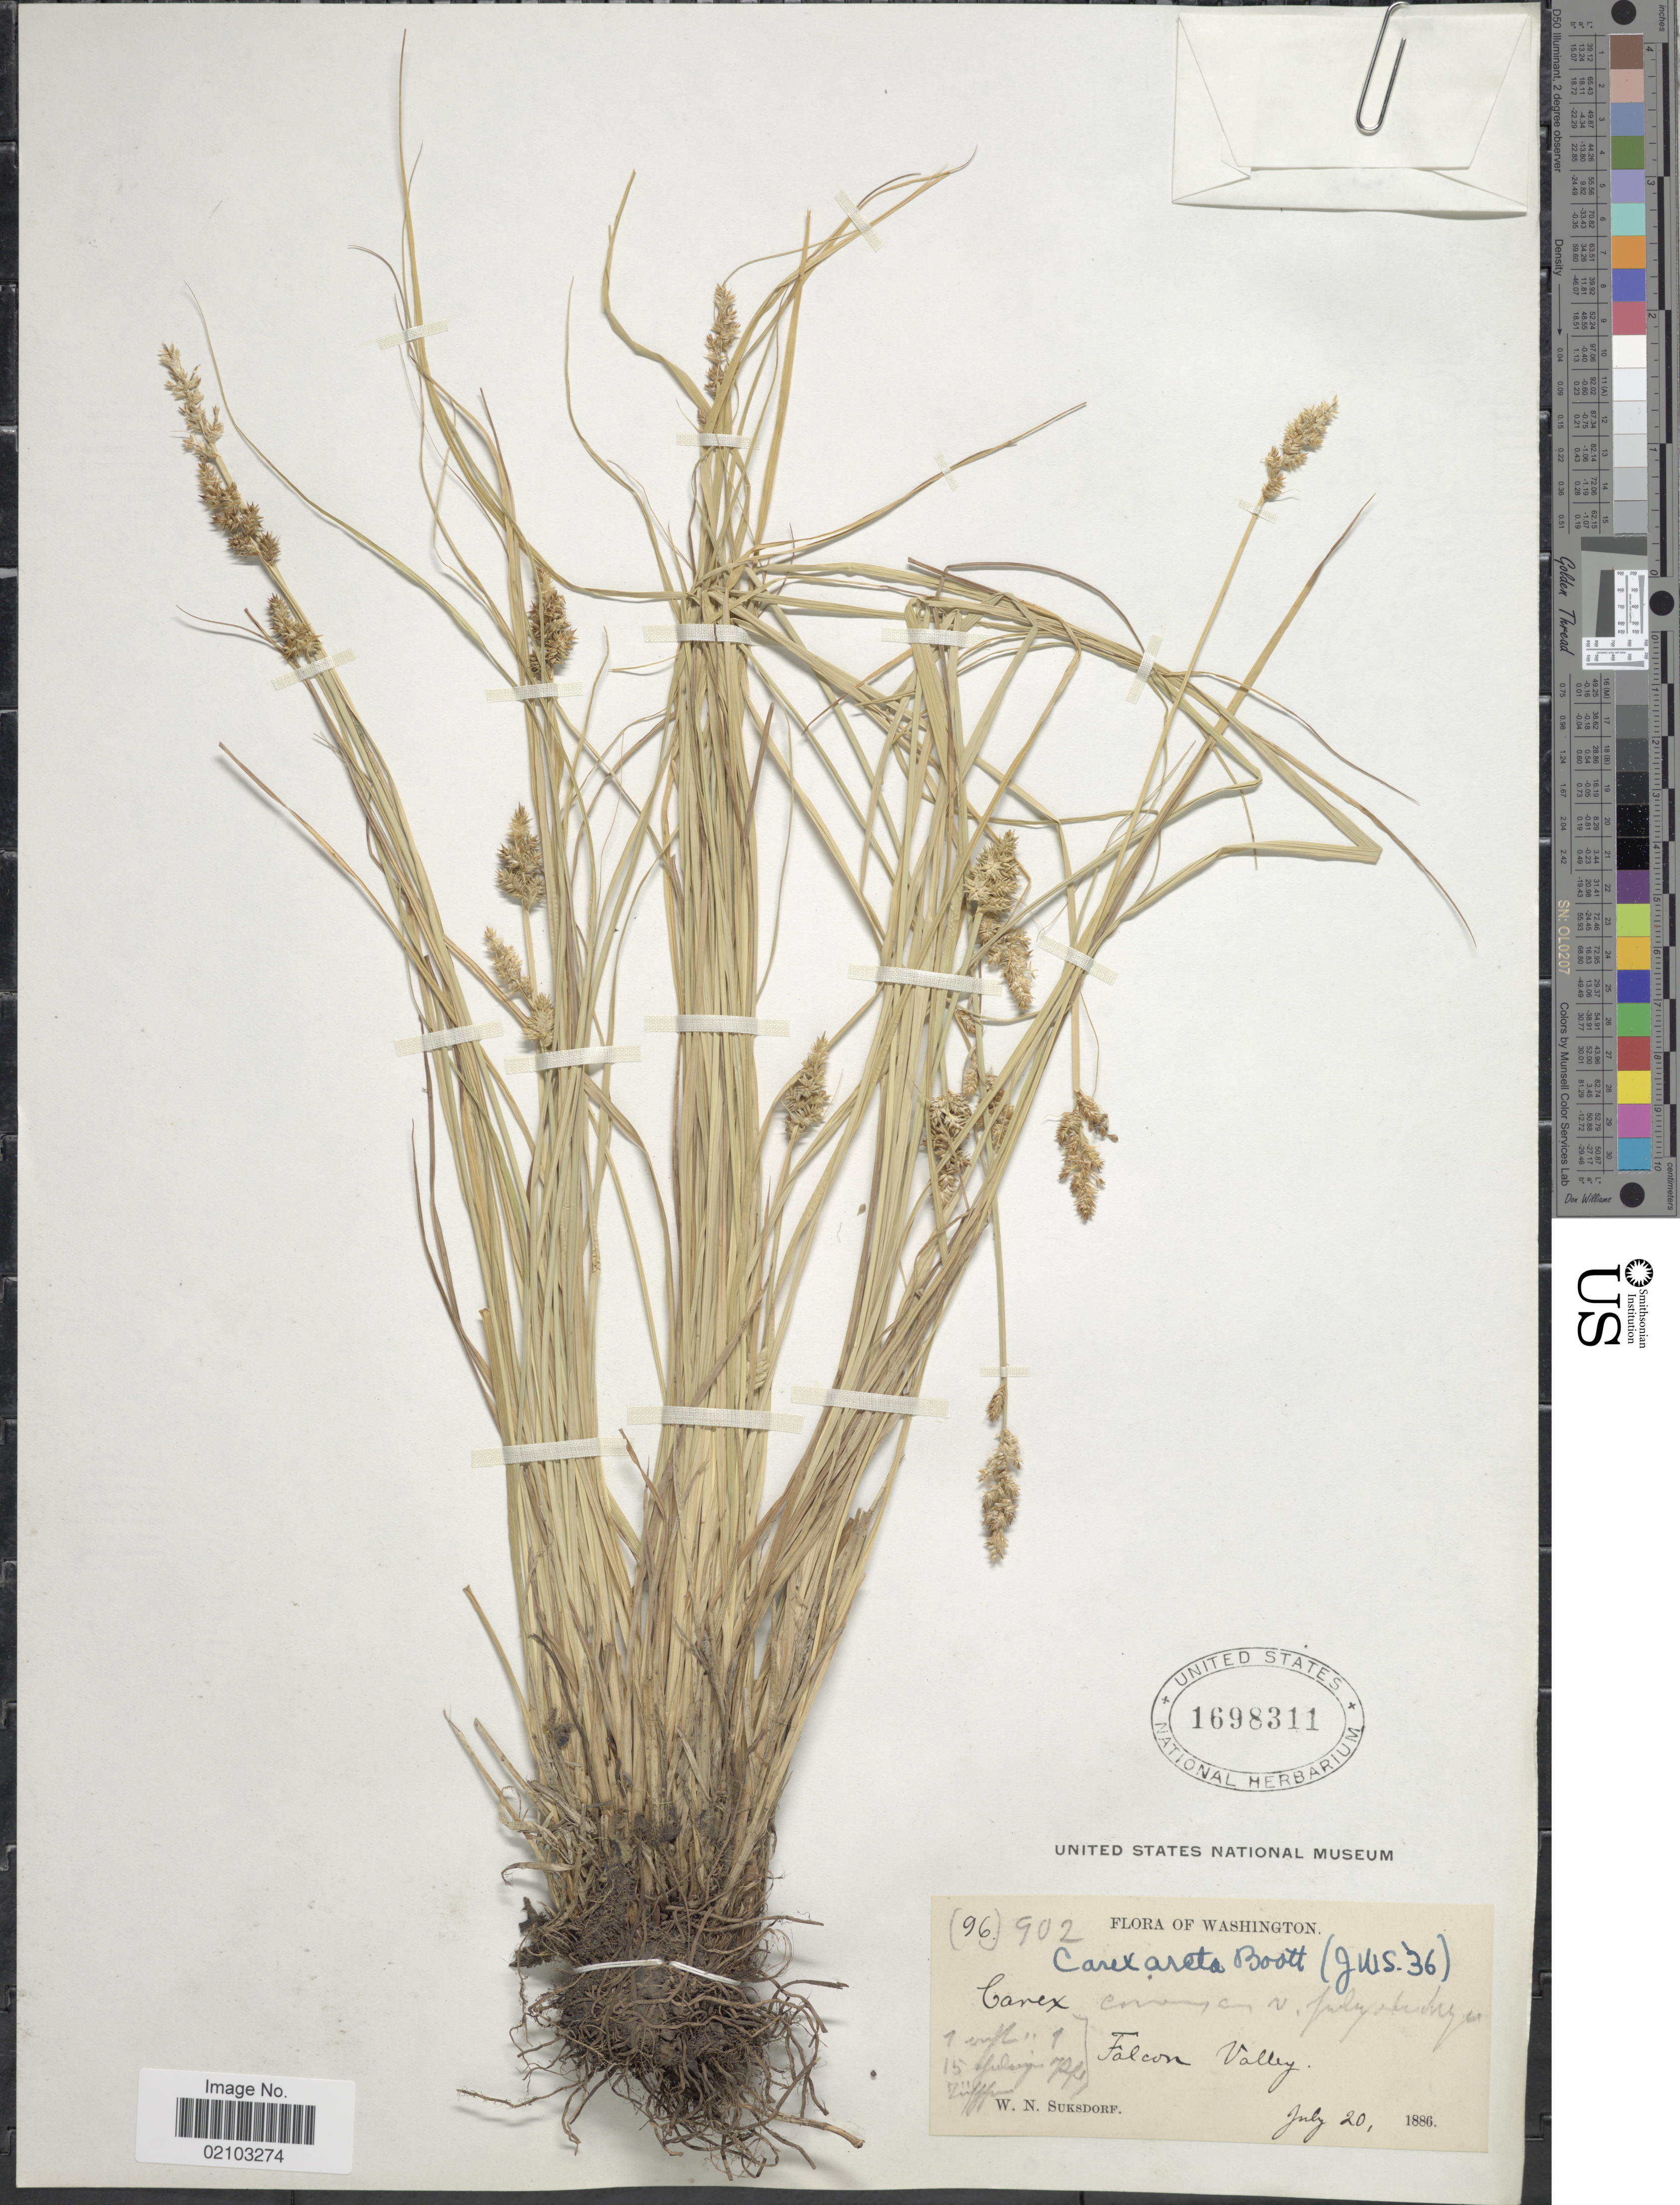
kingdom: Plantae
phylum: Tracheophyta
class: Liliopsida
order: Poales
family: Cyperaceae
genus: Carex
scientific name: Carex arcta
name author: Boott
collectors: W. N. Suksdorf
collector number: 902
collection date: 1886-07-20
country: United States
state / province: Washington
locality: Falcon Valley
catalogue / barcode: US 1698311